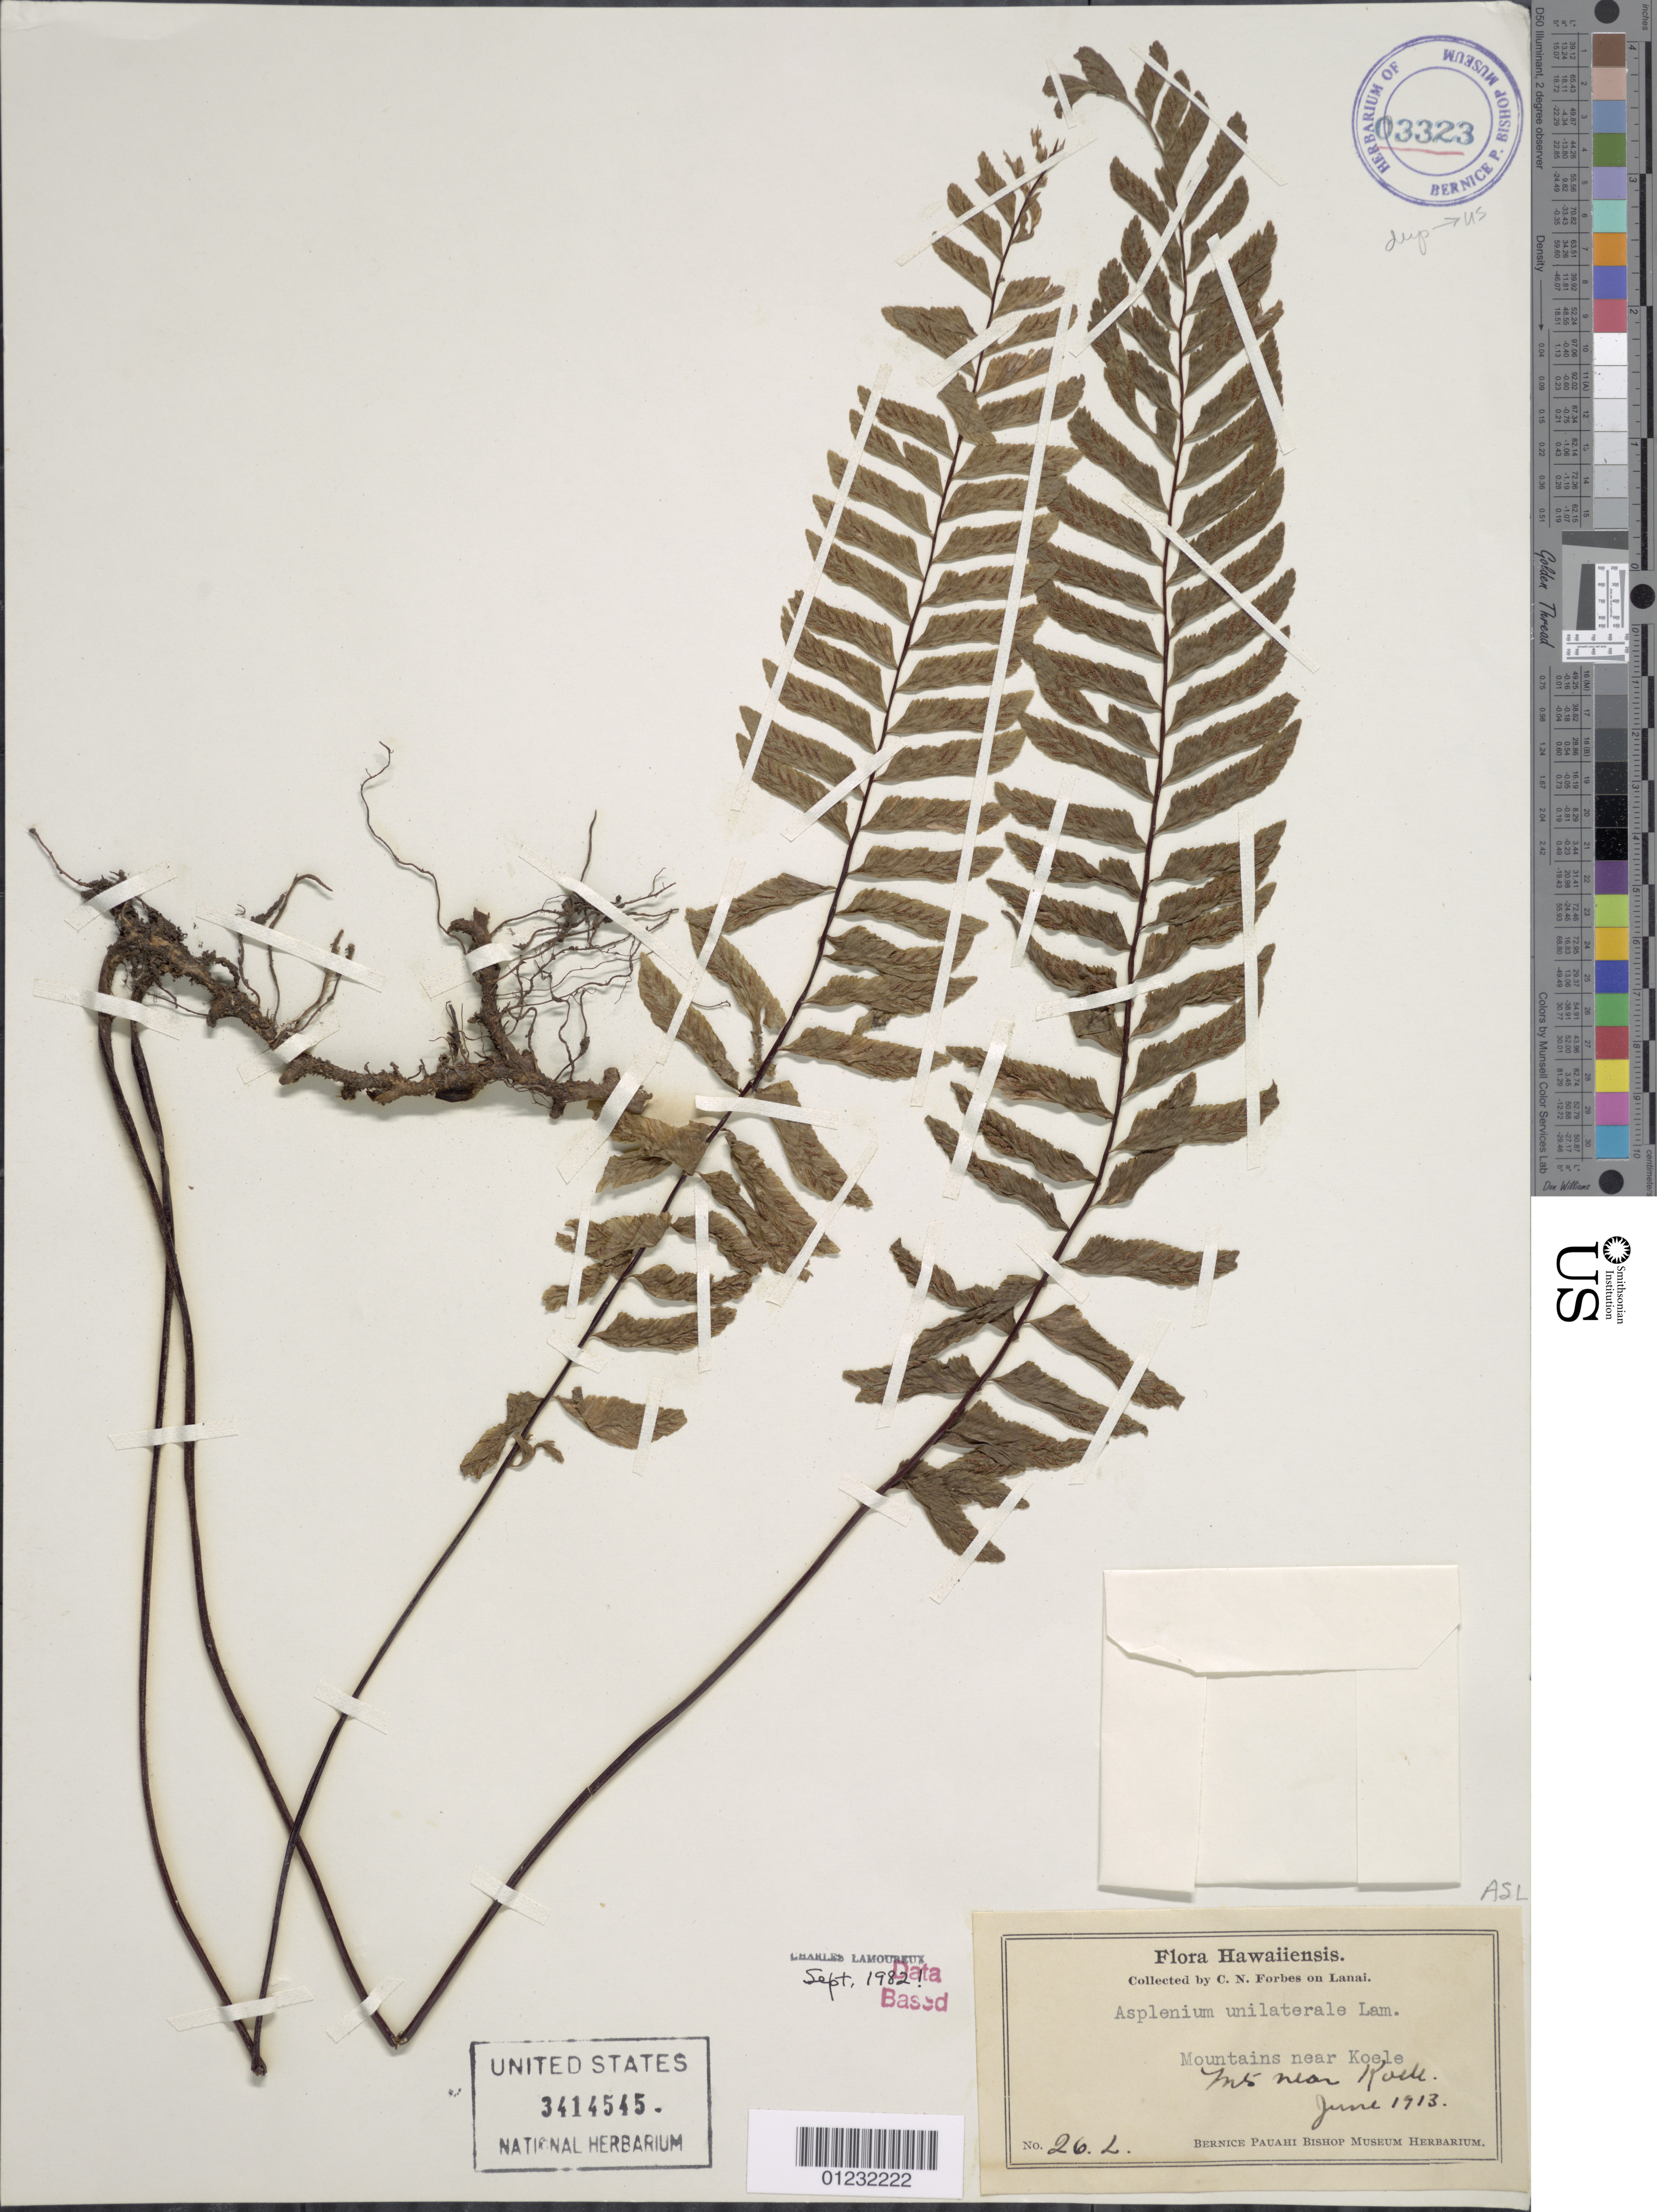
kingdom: Plantae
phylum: Tracheophyta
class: Polypodiopsida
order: Polypodiales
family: Aspleniaceae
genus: Hymenasplenium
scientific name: Hymenasplenium unilaterale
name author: (Lam.) Hayata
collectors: C. N. Forbes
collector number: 26.L.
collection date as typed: Jun 1913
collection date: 1913-06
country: United States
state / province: Hawaii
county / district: Maui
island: Lana'i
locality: Mts. near Koele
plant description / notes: Voucher, State contract UCI1998-1 (ESP)-042 field no. Hawaii 259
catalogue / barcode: US 3414545